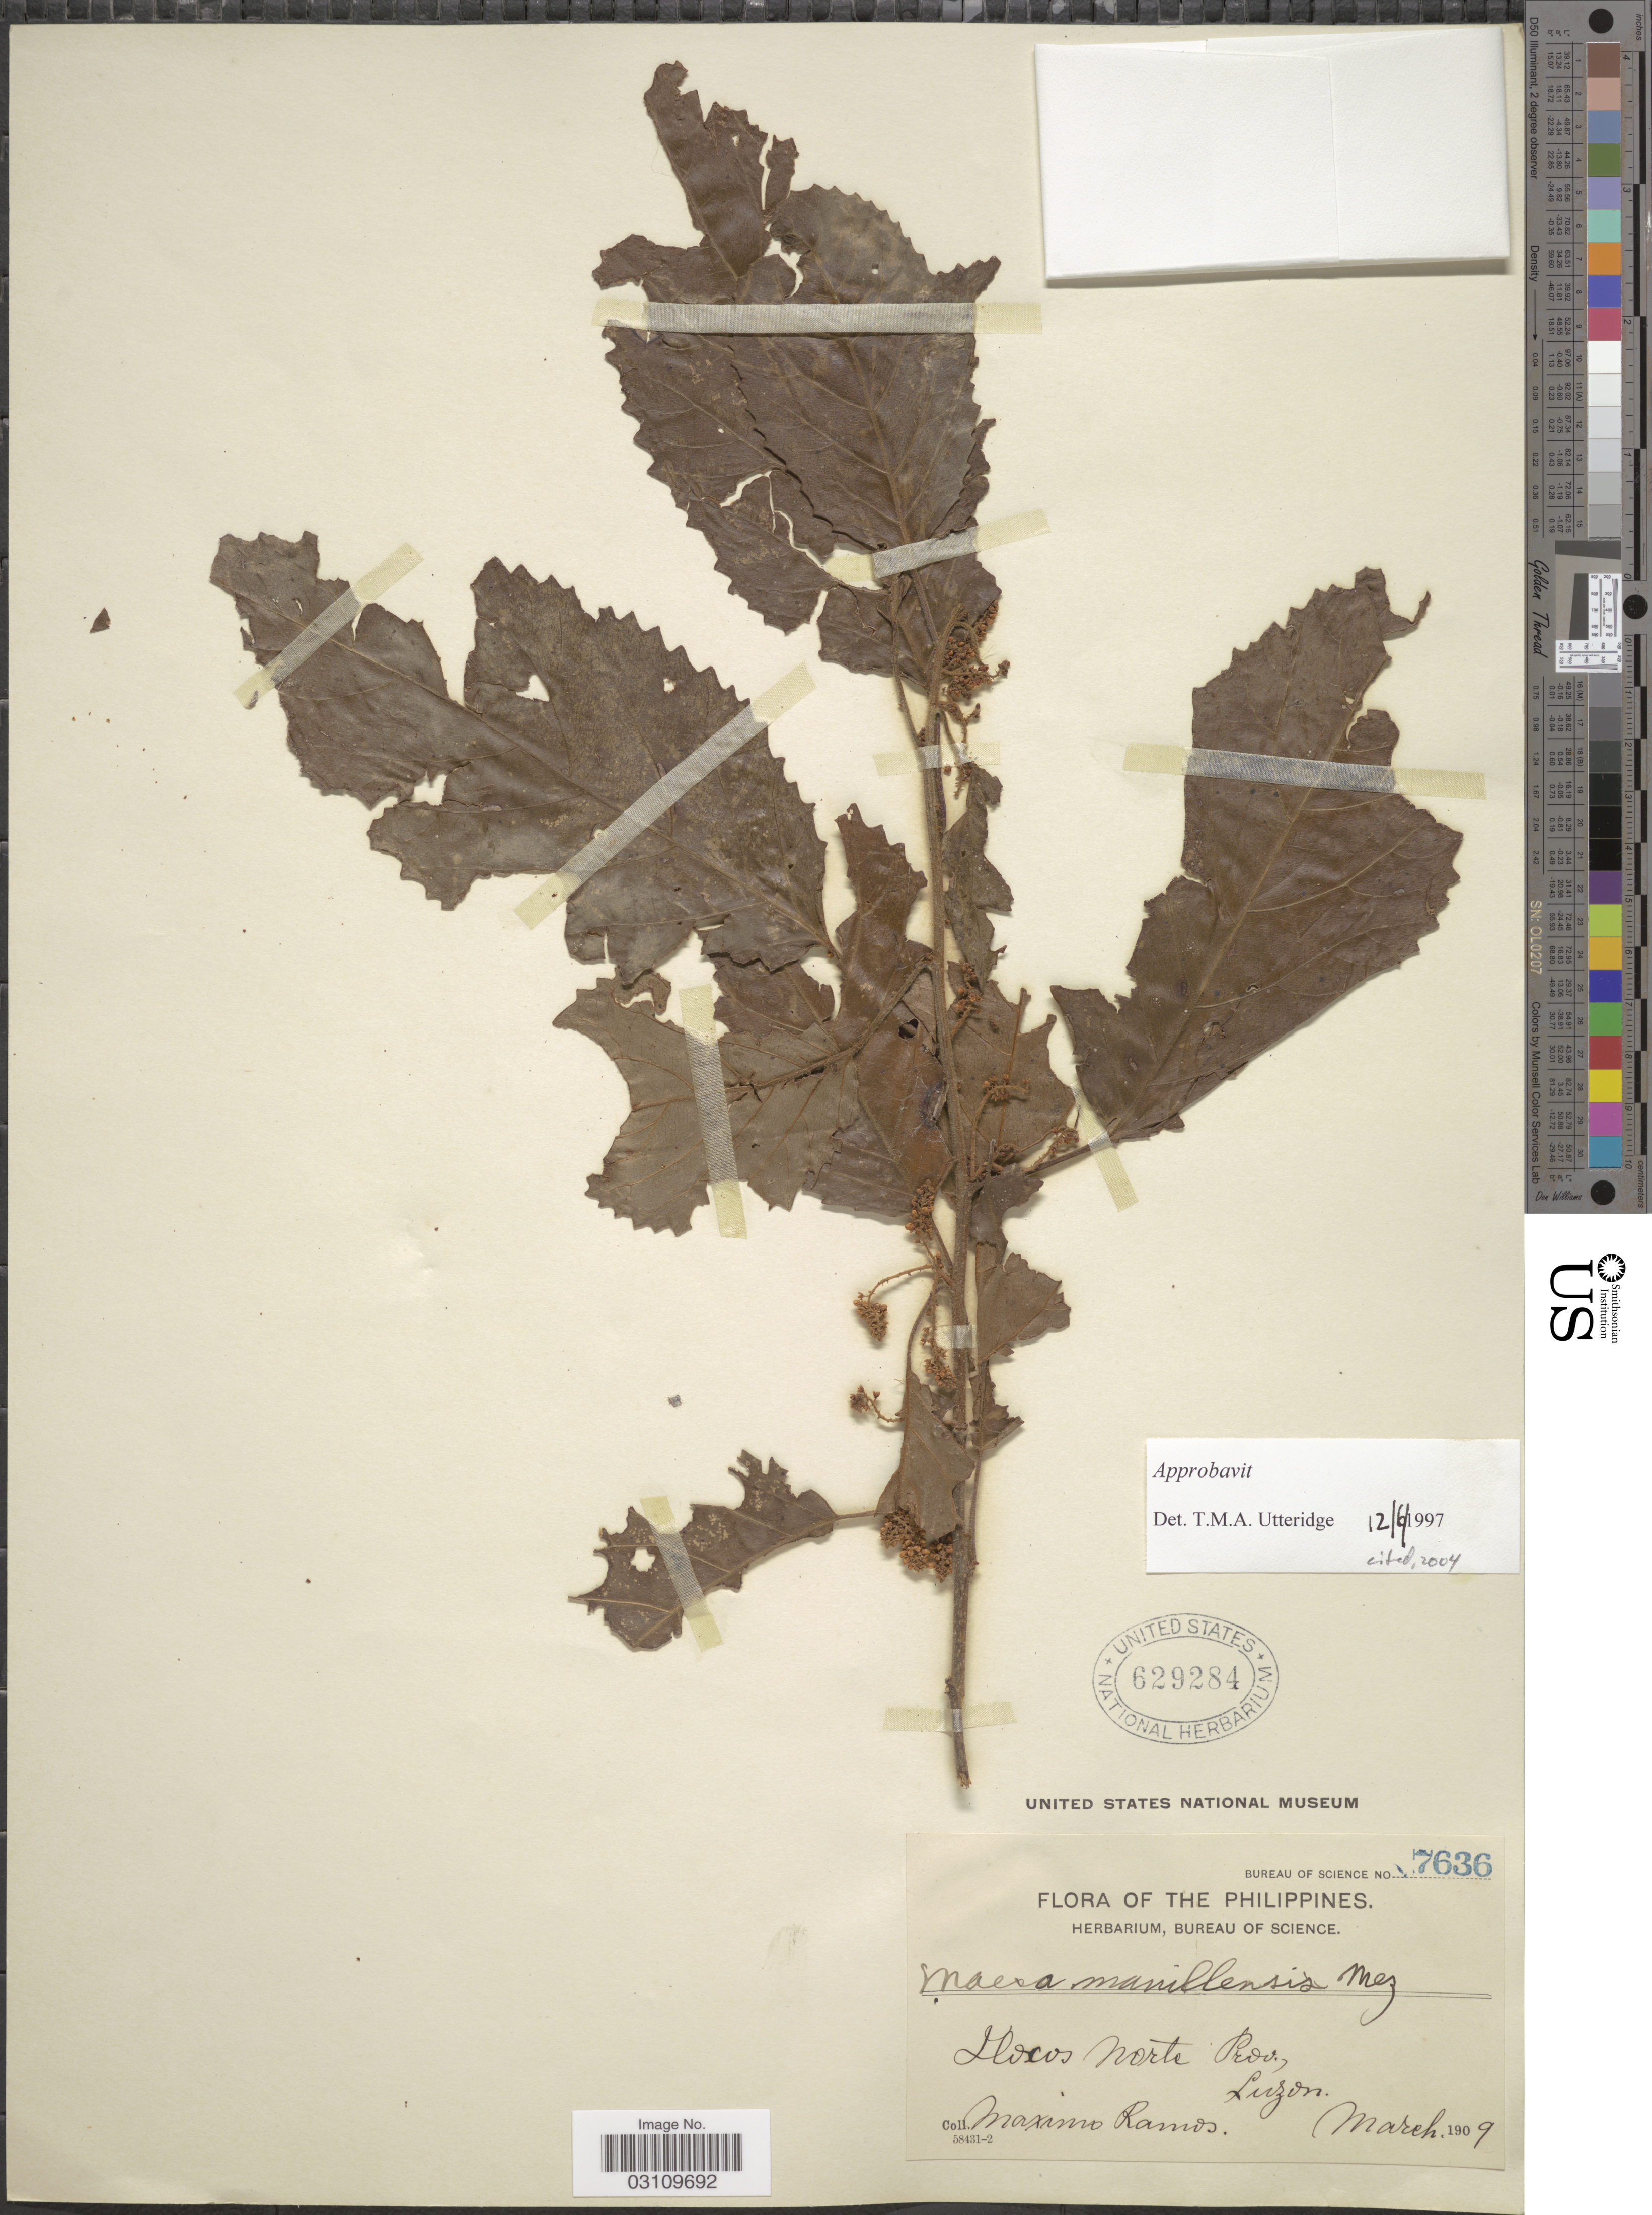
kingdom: Plantae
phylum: Tracheophyta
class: Magnoliopsida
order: Ericales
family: Primulaceae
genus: Maesa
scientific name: Maesa manillensis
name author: Mez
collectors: M. Ramos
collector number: Bureau of Science 7636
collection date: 1909-03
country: Philippines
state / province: Ilocos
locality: Ilocos Norte Prov., Luzon.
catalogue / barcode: US 629284